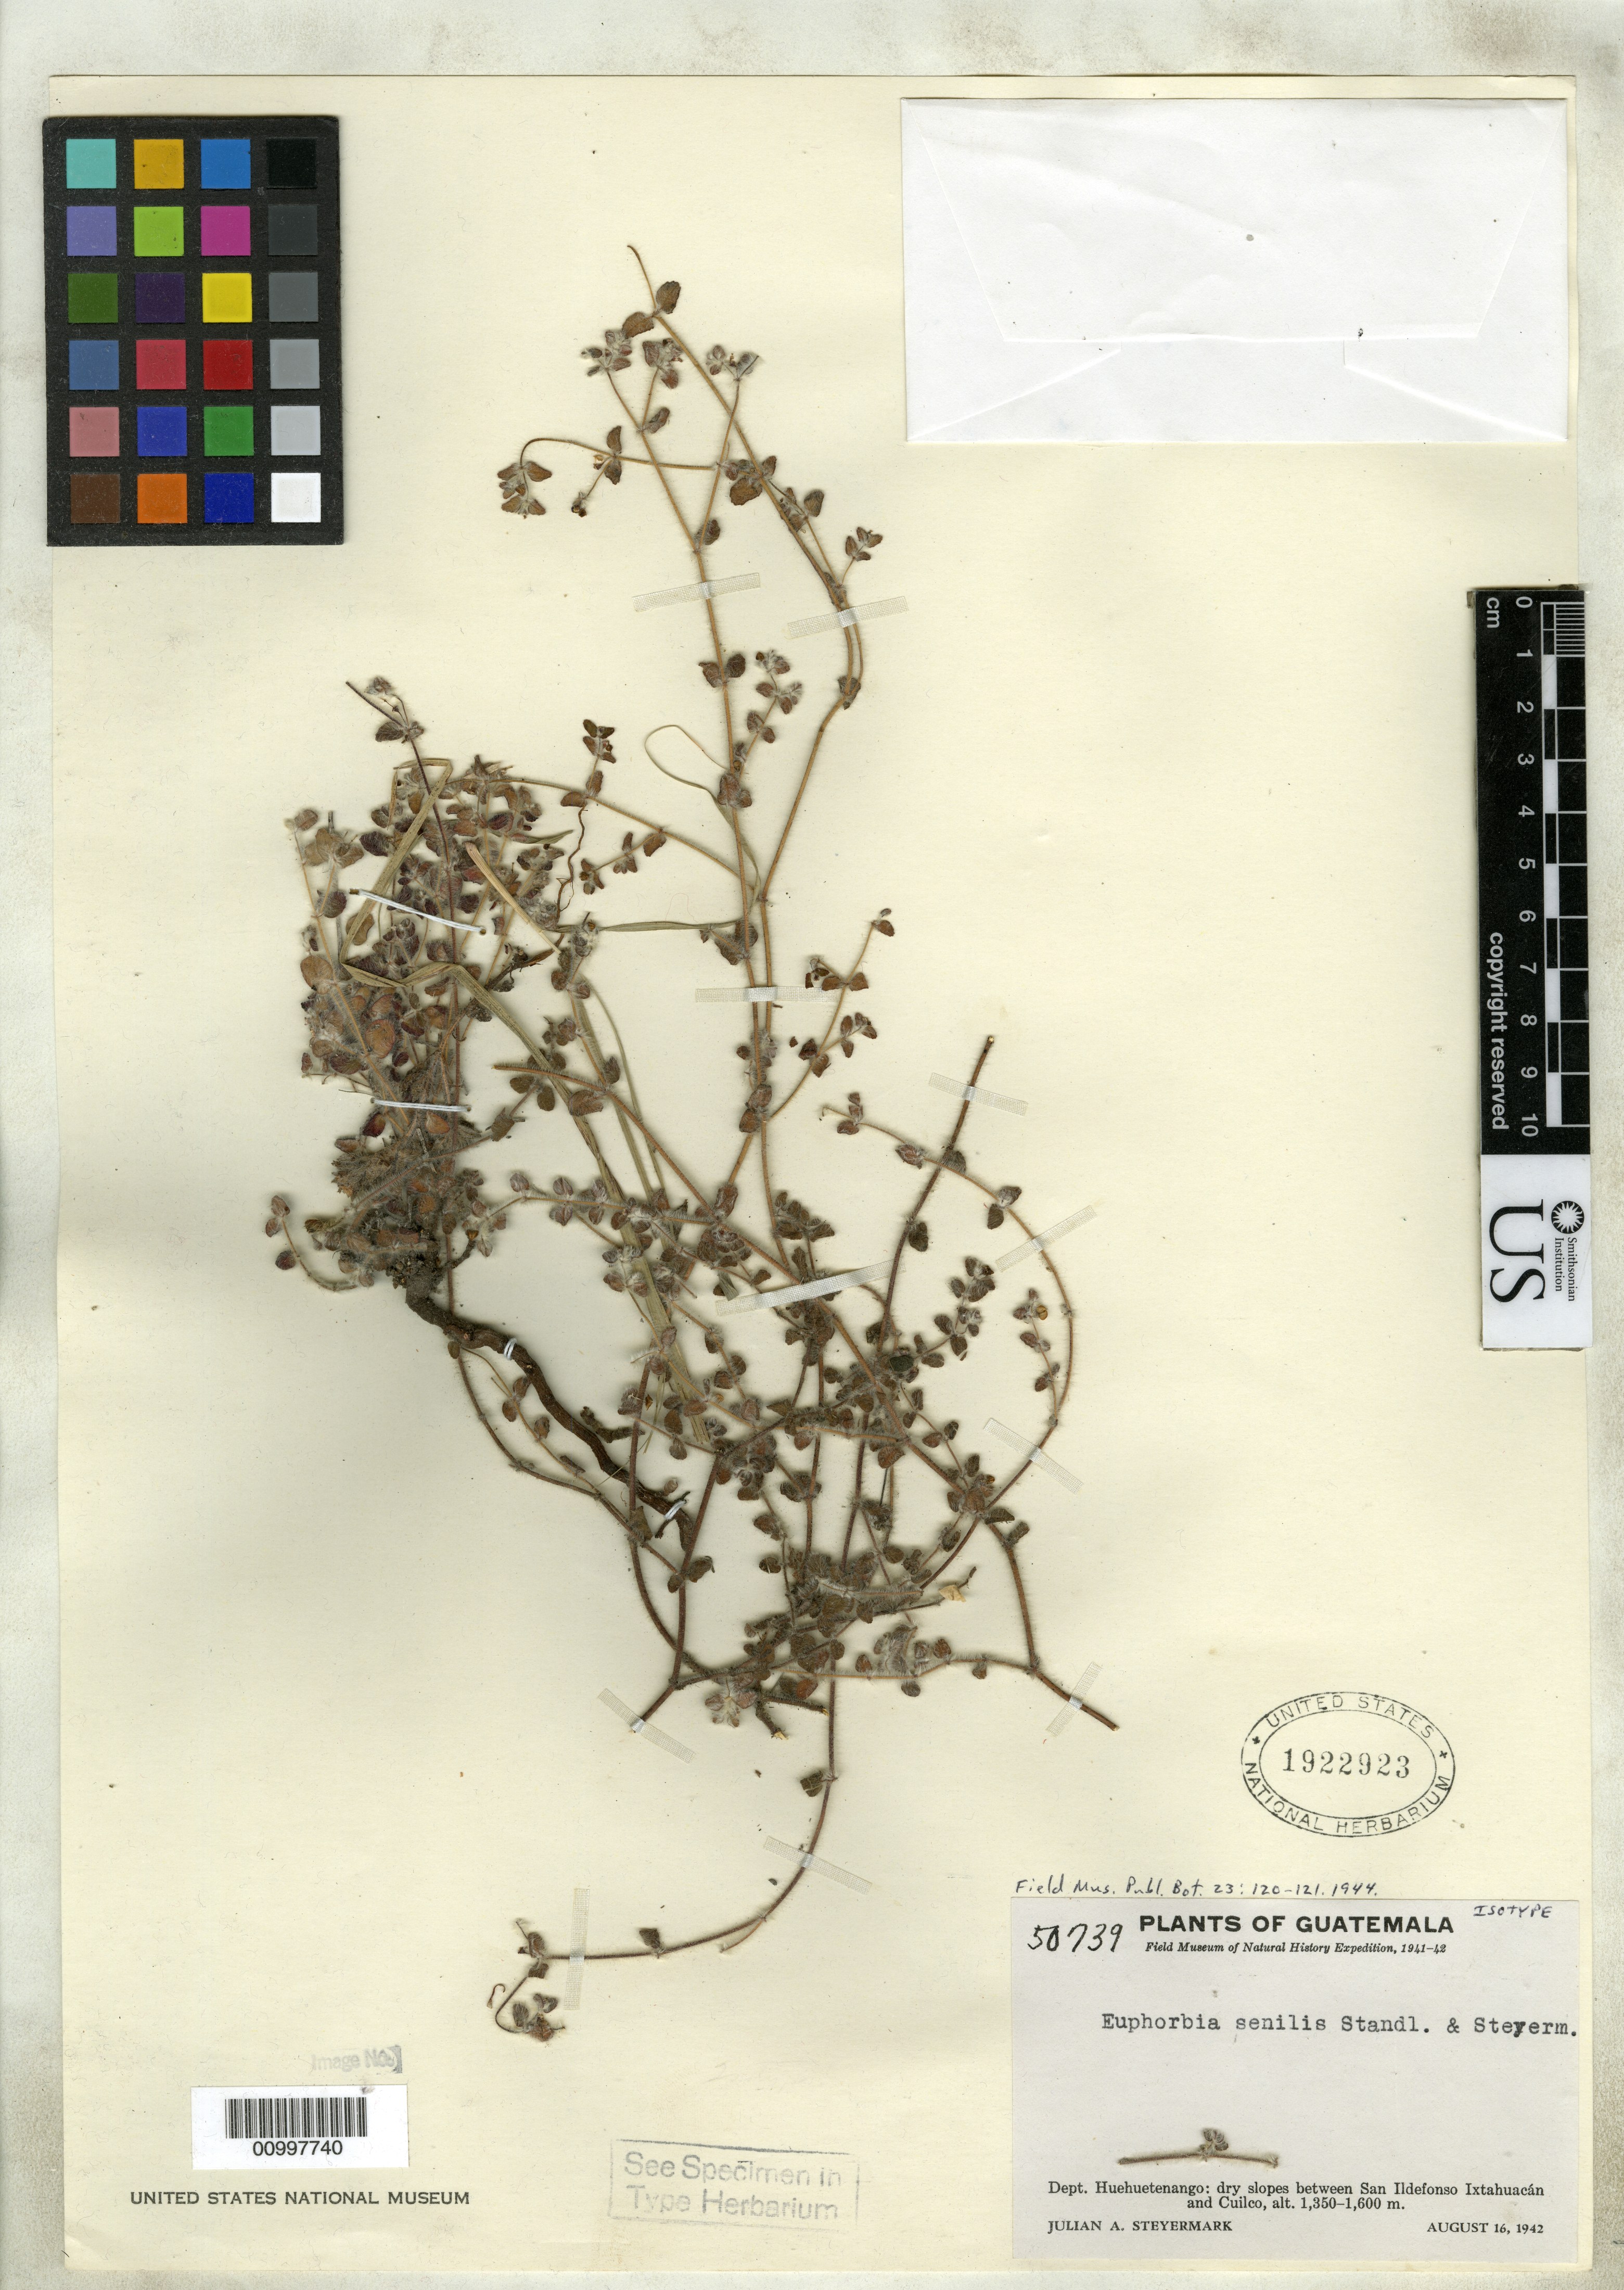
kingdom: Plantae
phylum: Tracheophyta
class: Magnoliopsida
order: Malpighiales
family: Euphorbiaceae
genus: Euphorbia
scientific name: Euphorbia senilis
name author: Standl. & Steyerm.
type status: Isotype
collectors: J. Steyermark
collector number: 50739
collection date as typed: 16 Aug 1942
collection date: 1942-08-16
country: Guatemala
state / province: Huehuetenango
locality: Dry slopes between San Ildefonso Ixtahuacán and Cuilco.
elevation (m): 1350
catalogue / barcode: US 1922923